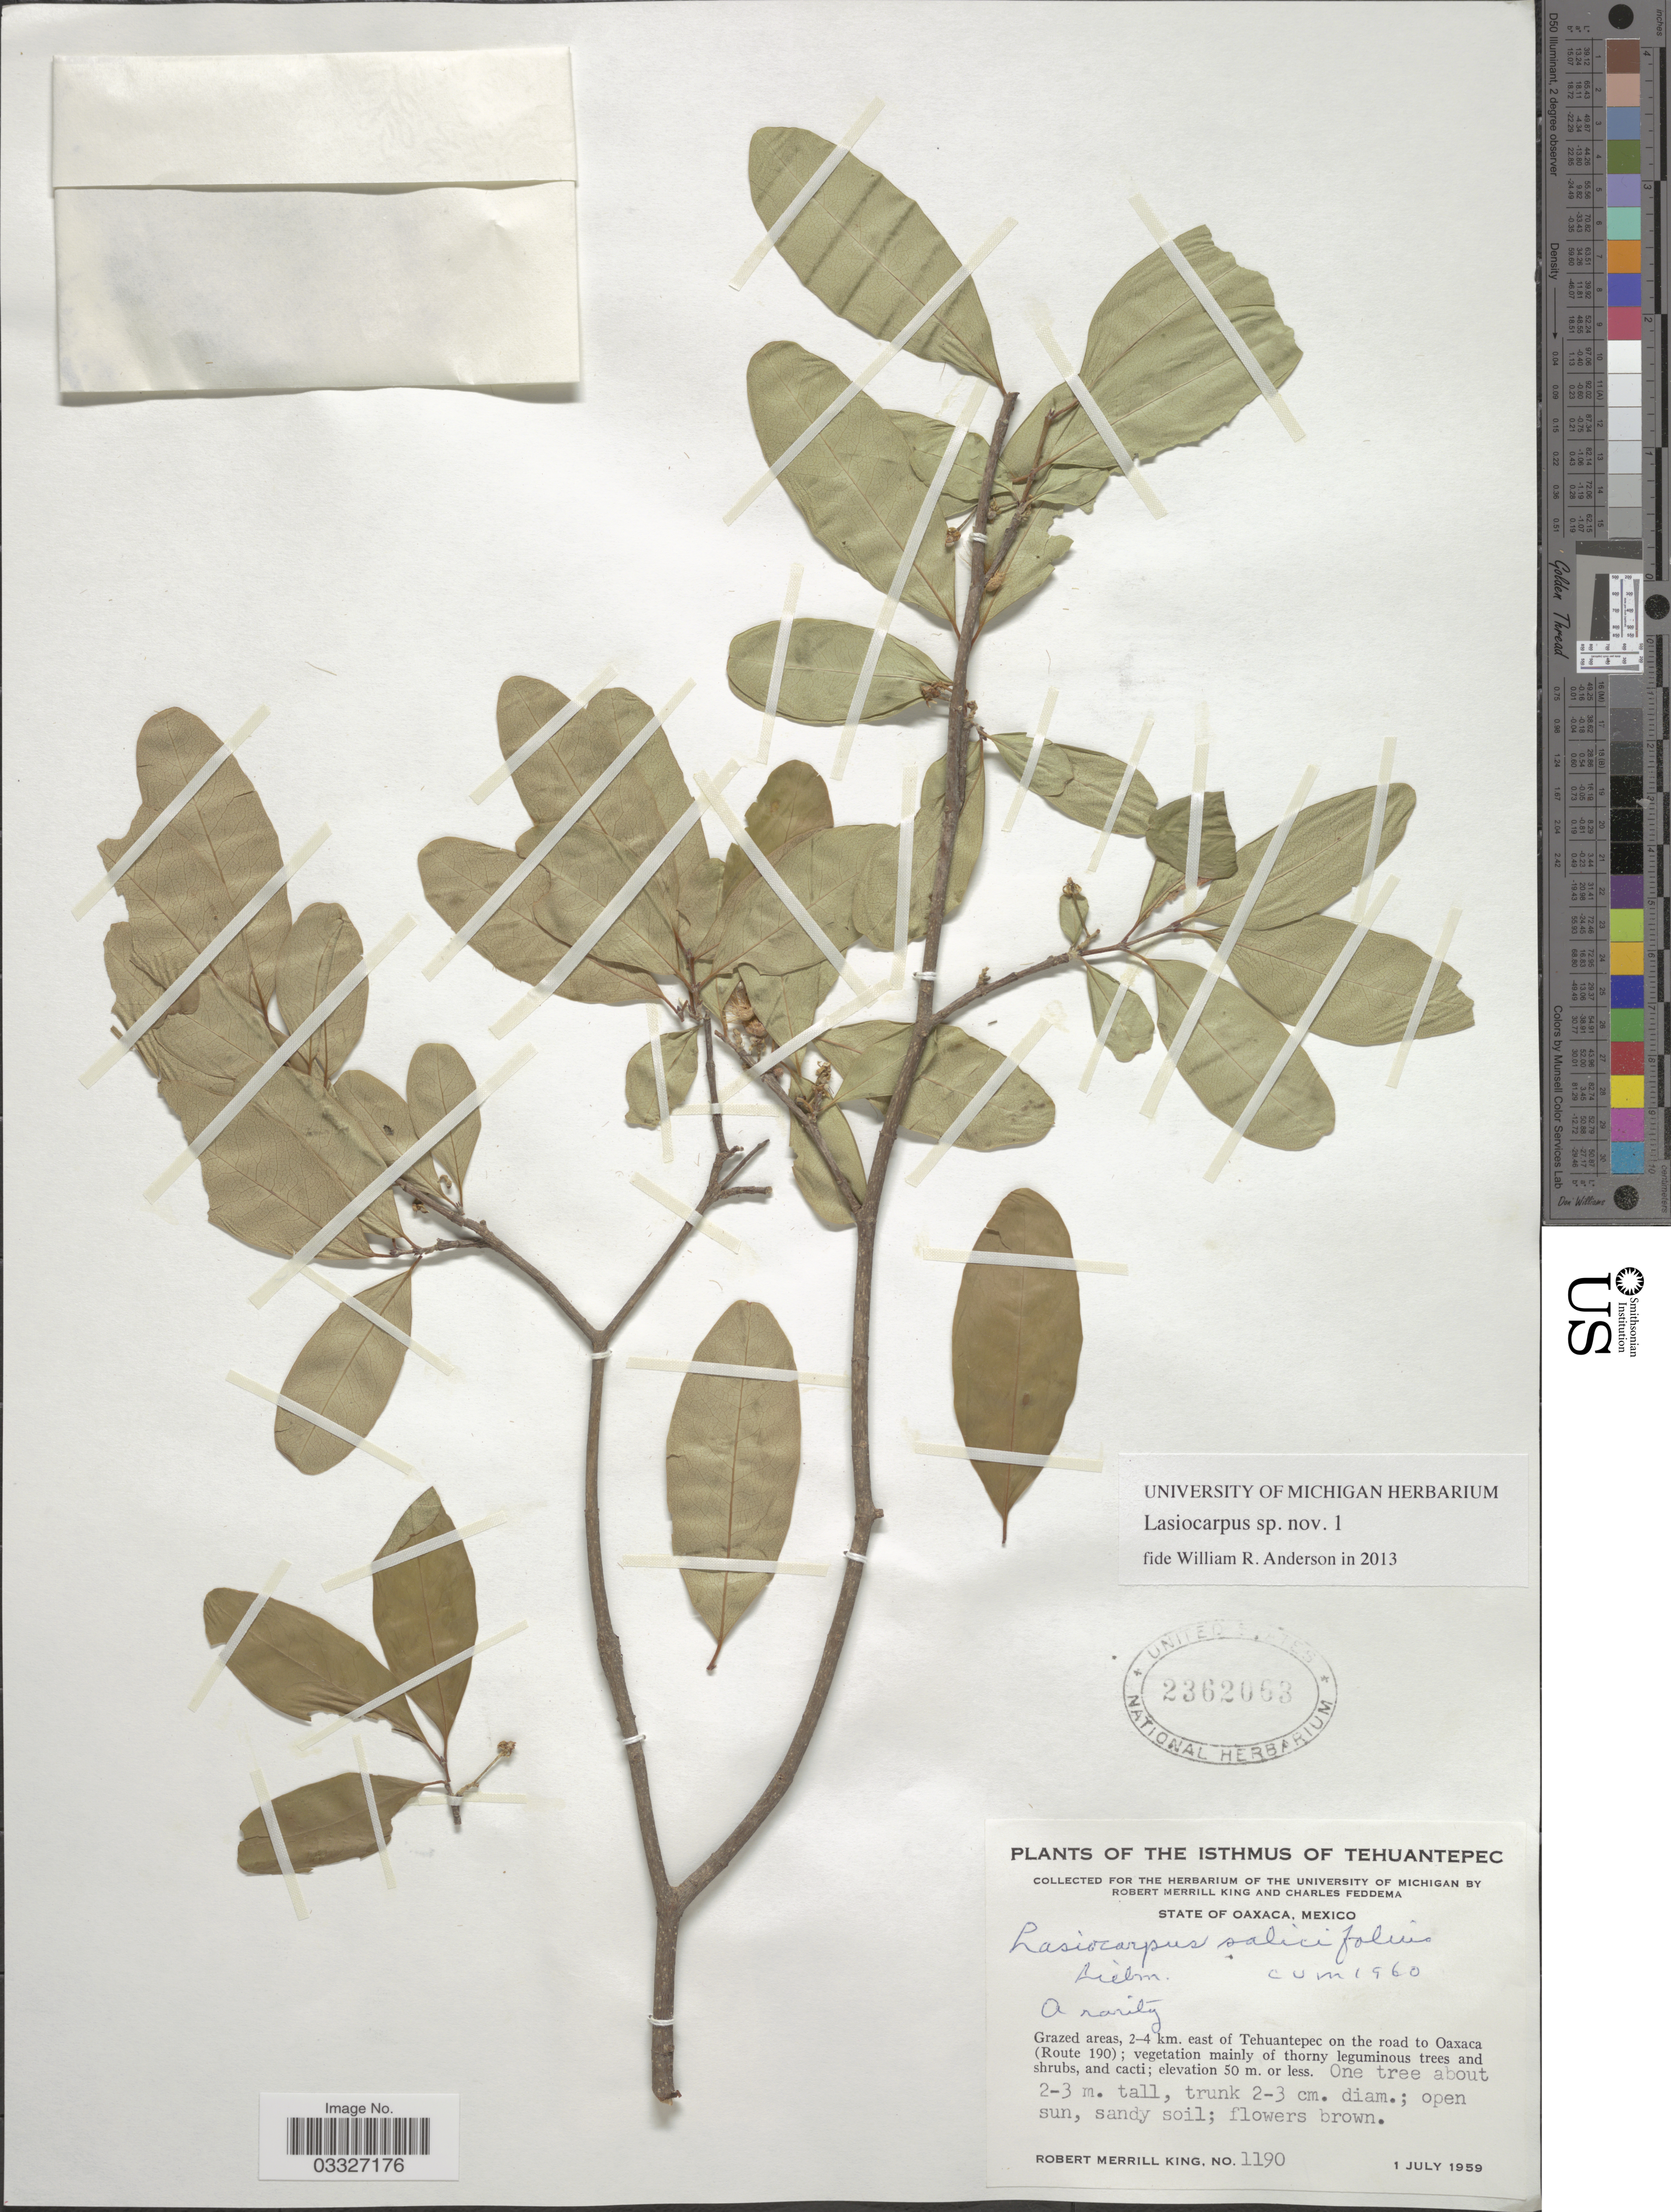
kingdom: Plantae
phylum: Tracheophyta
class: Magnoliopsida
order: Malpighiales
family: Malpighiaceae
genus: Lasiocarpus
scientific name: Lasiocarpus sp.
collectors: R. M. King & C. Feddema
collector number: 1190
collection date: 1959-07-01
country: Mexico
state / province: Oaxaca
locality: Isthmus of Tehuantepec. 2-4 km. east of Tehuantepec on the road to Oaxaca (Route 190).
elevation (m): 50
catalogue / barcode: US 2362063